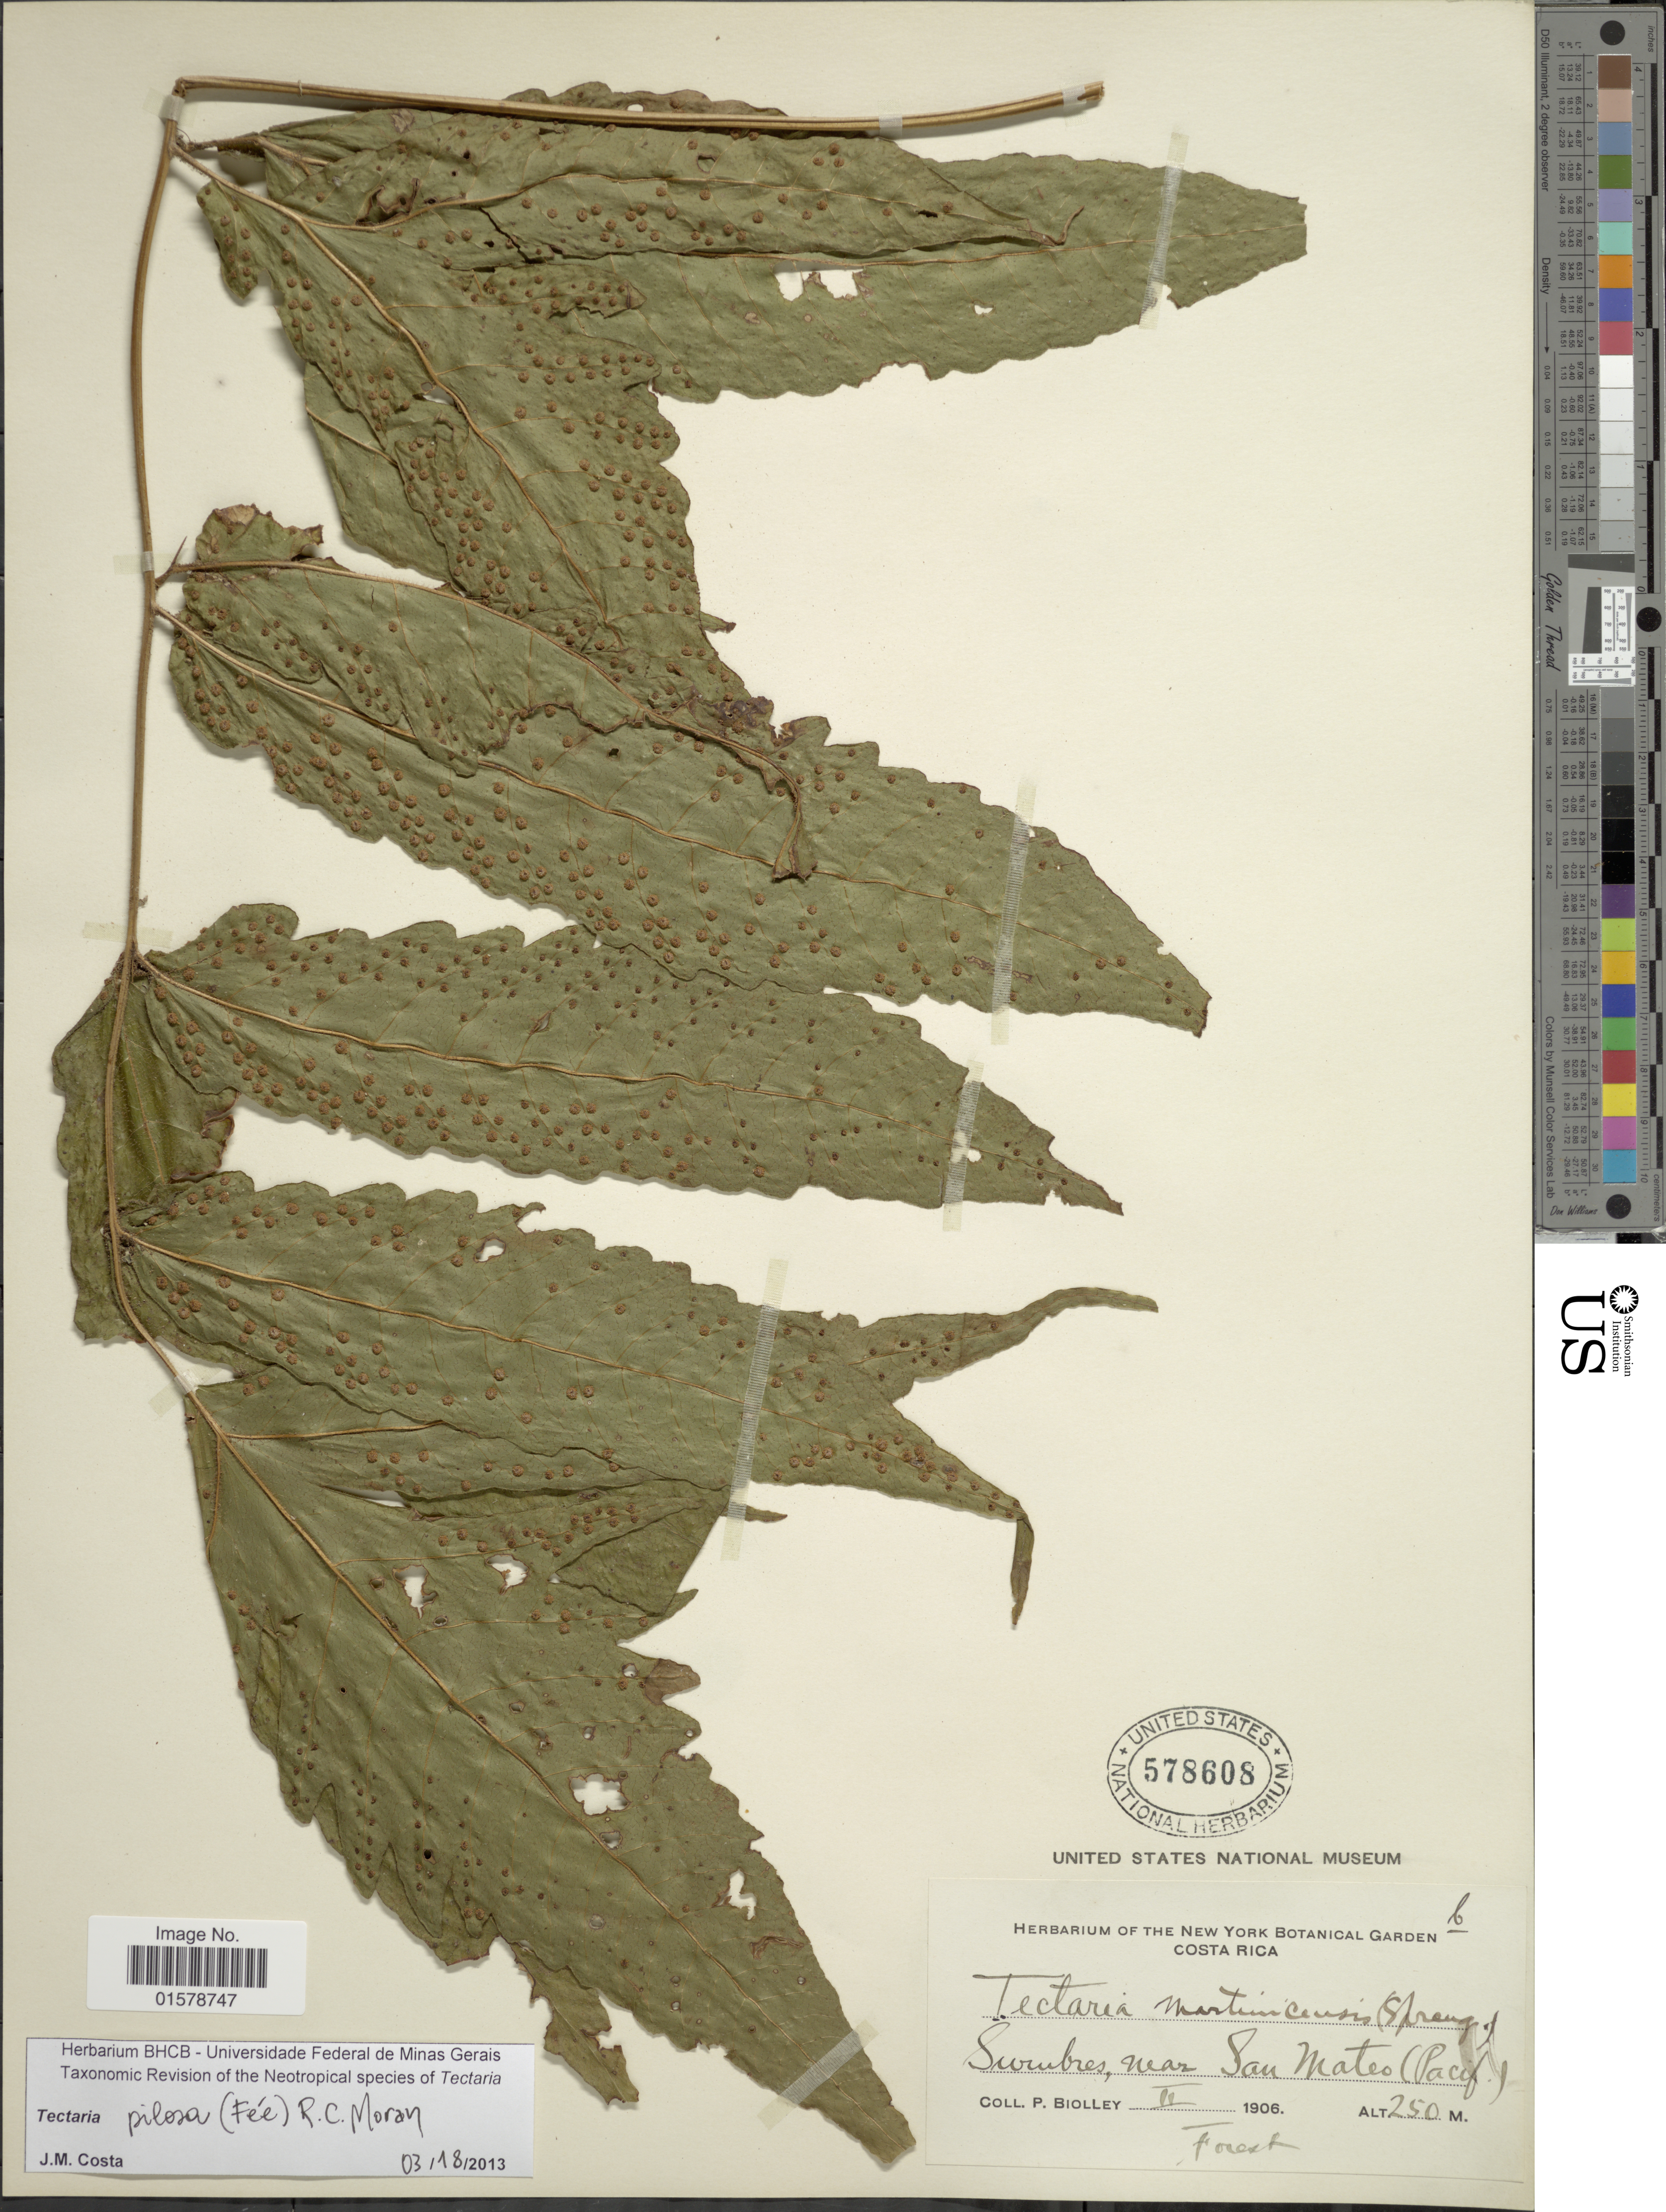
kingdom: Plantae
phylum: Tracheophyta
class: Polypodiopsida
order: Polypodiales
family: Tectariaceae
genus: Tectaria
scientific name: Tectaria pilosa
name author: (Fée) Maxon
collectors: P. Biolley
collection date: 1906-02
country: Costa Rica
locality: Costa rica, Surubres, near San Mateo (Pacif.)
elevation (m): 250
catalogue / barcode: US 578608